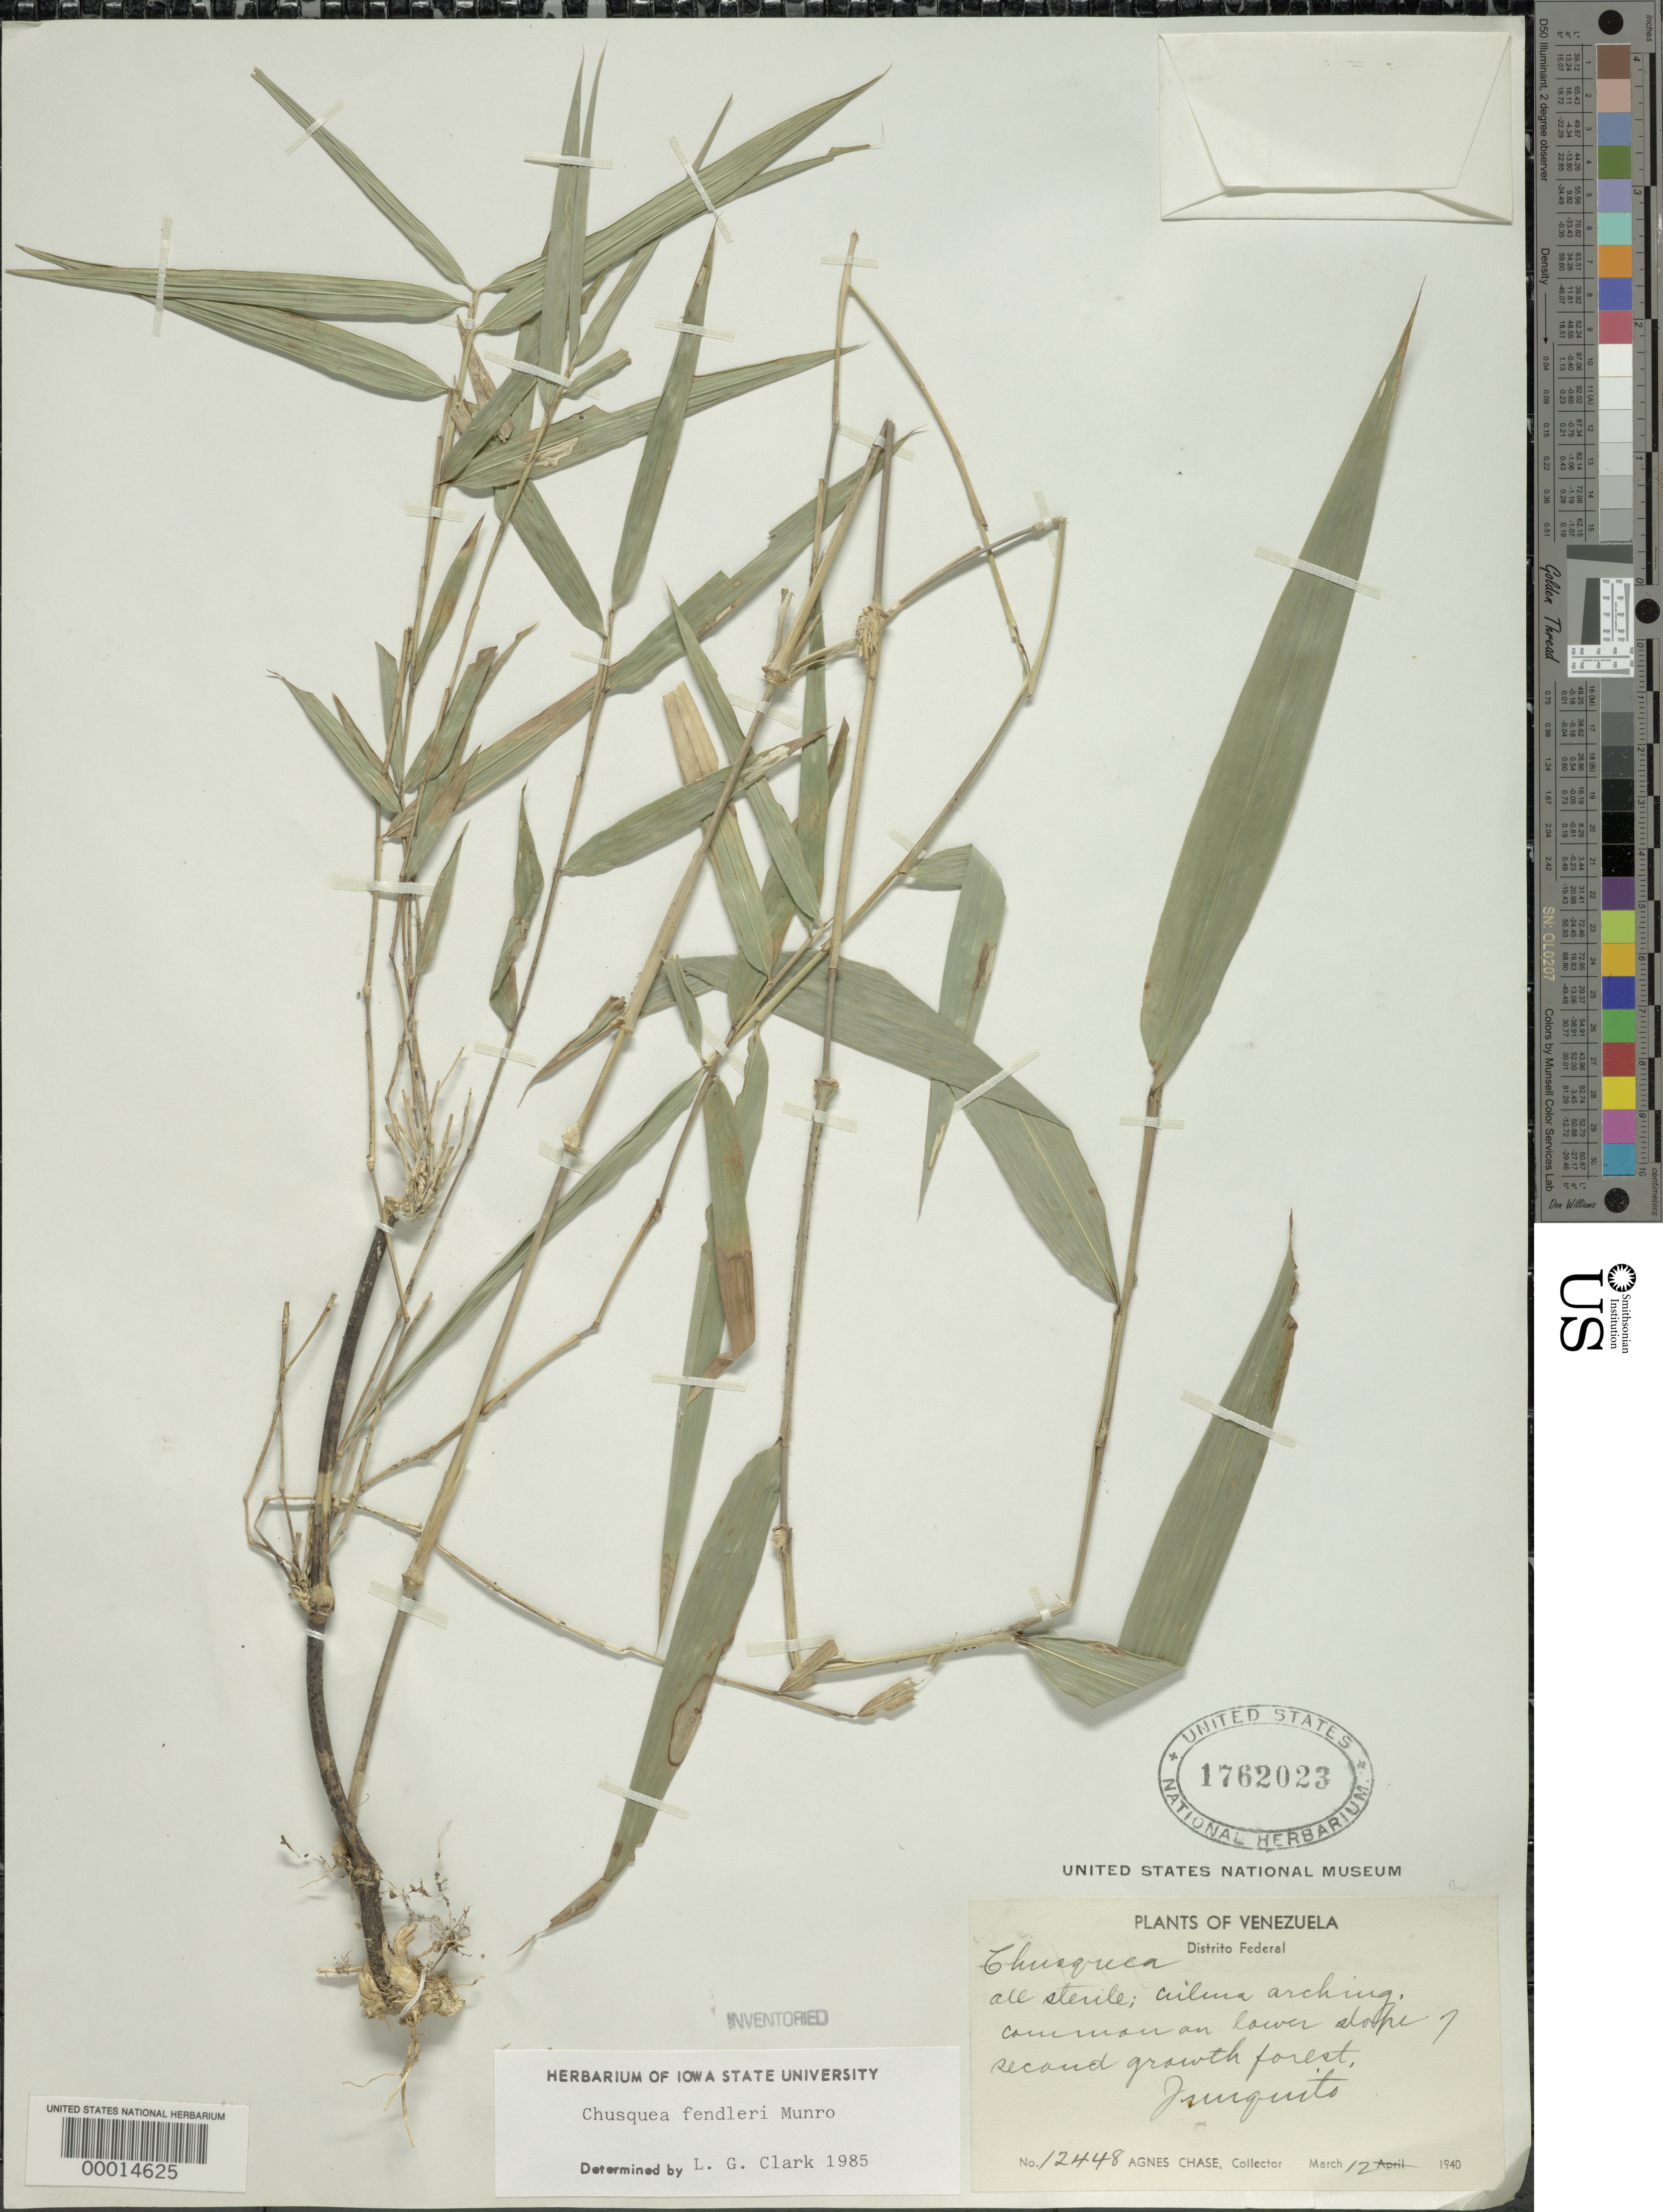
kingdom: Plantae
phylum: Tracheophyta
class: Liliopsida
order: Poales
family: Poaceae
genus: Chusquea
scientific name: Chusquea fendleri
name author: Munro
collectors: A. Chase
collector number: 12448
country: Venezuela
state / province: Distrito Federal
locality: Juiquito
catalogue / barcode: US 1762023